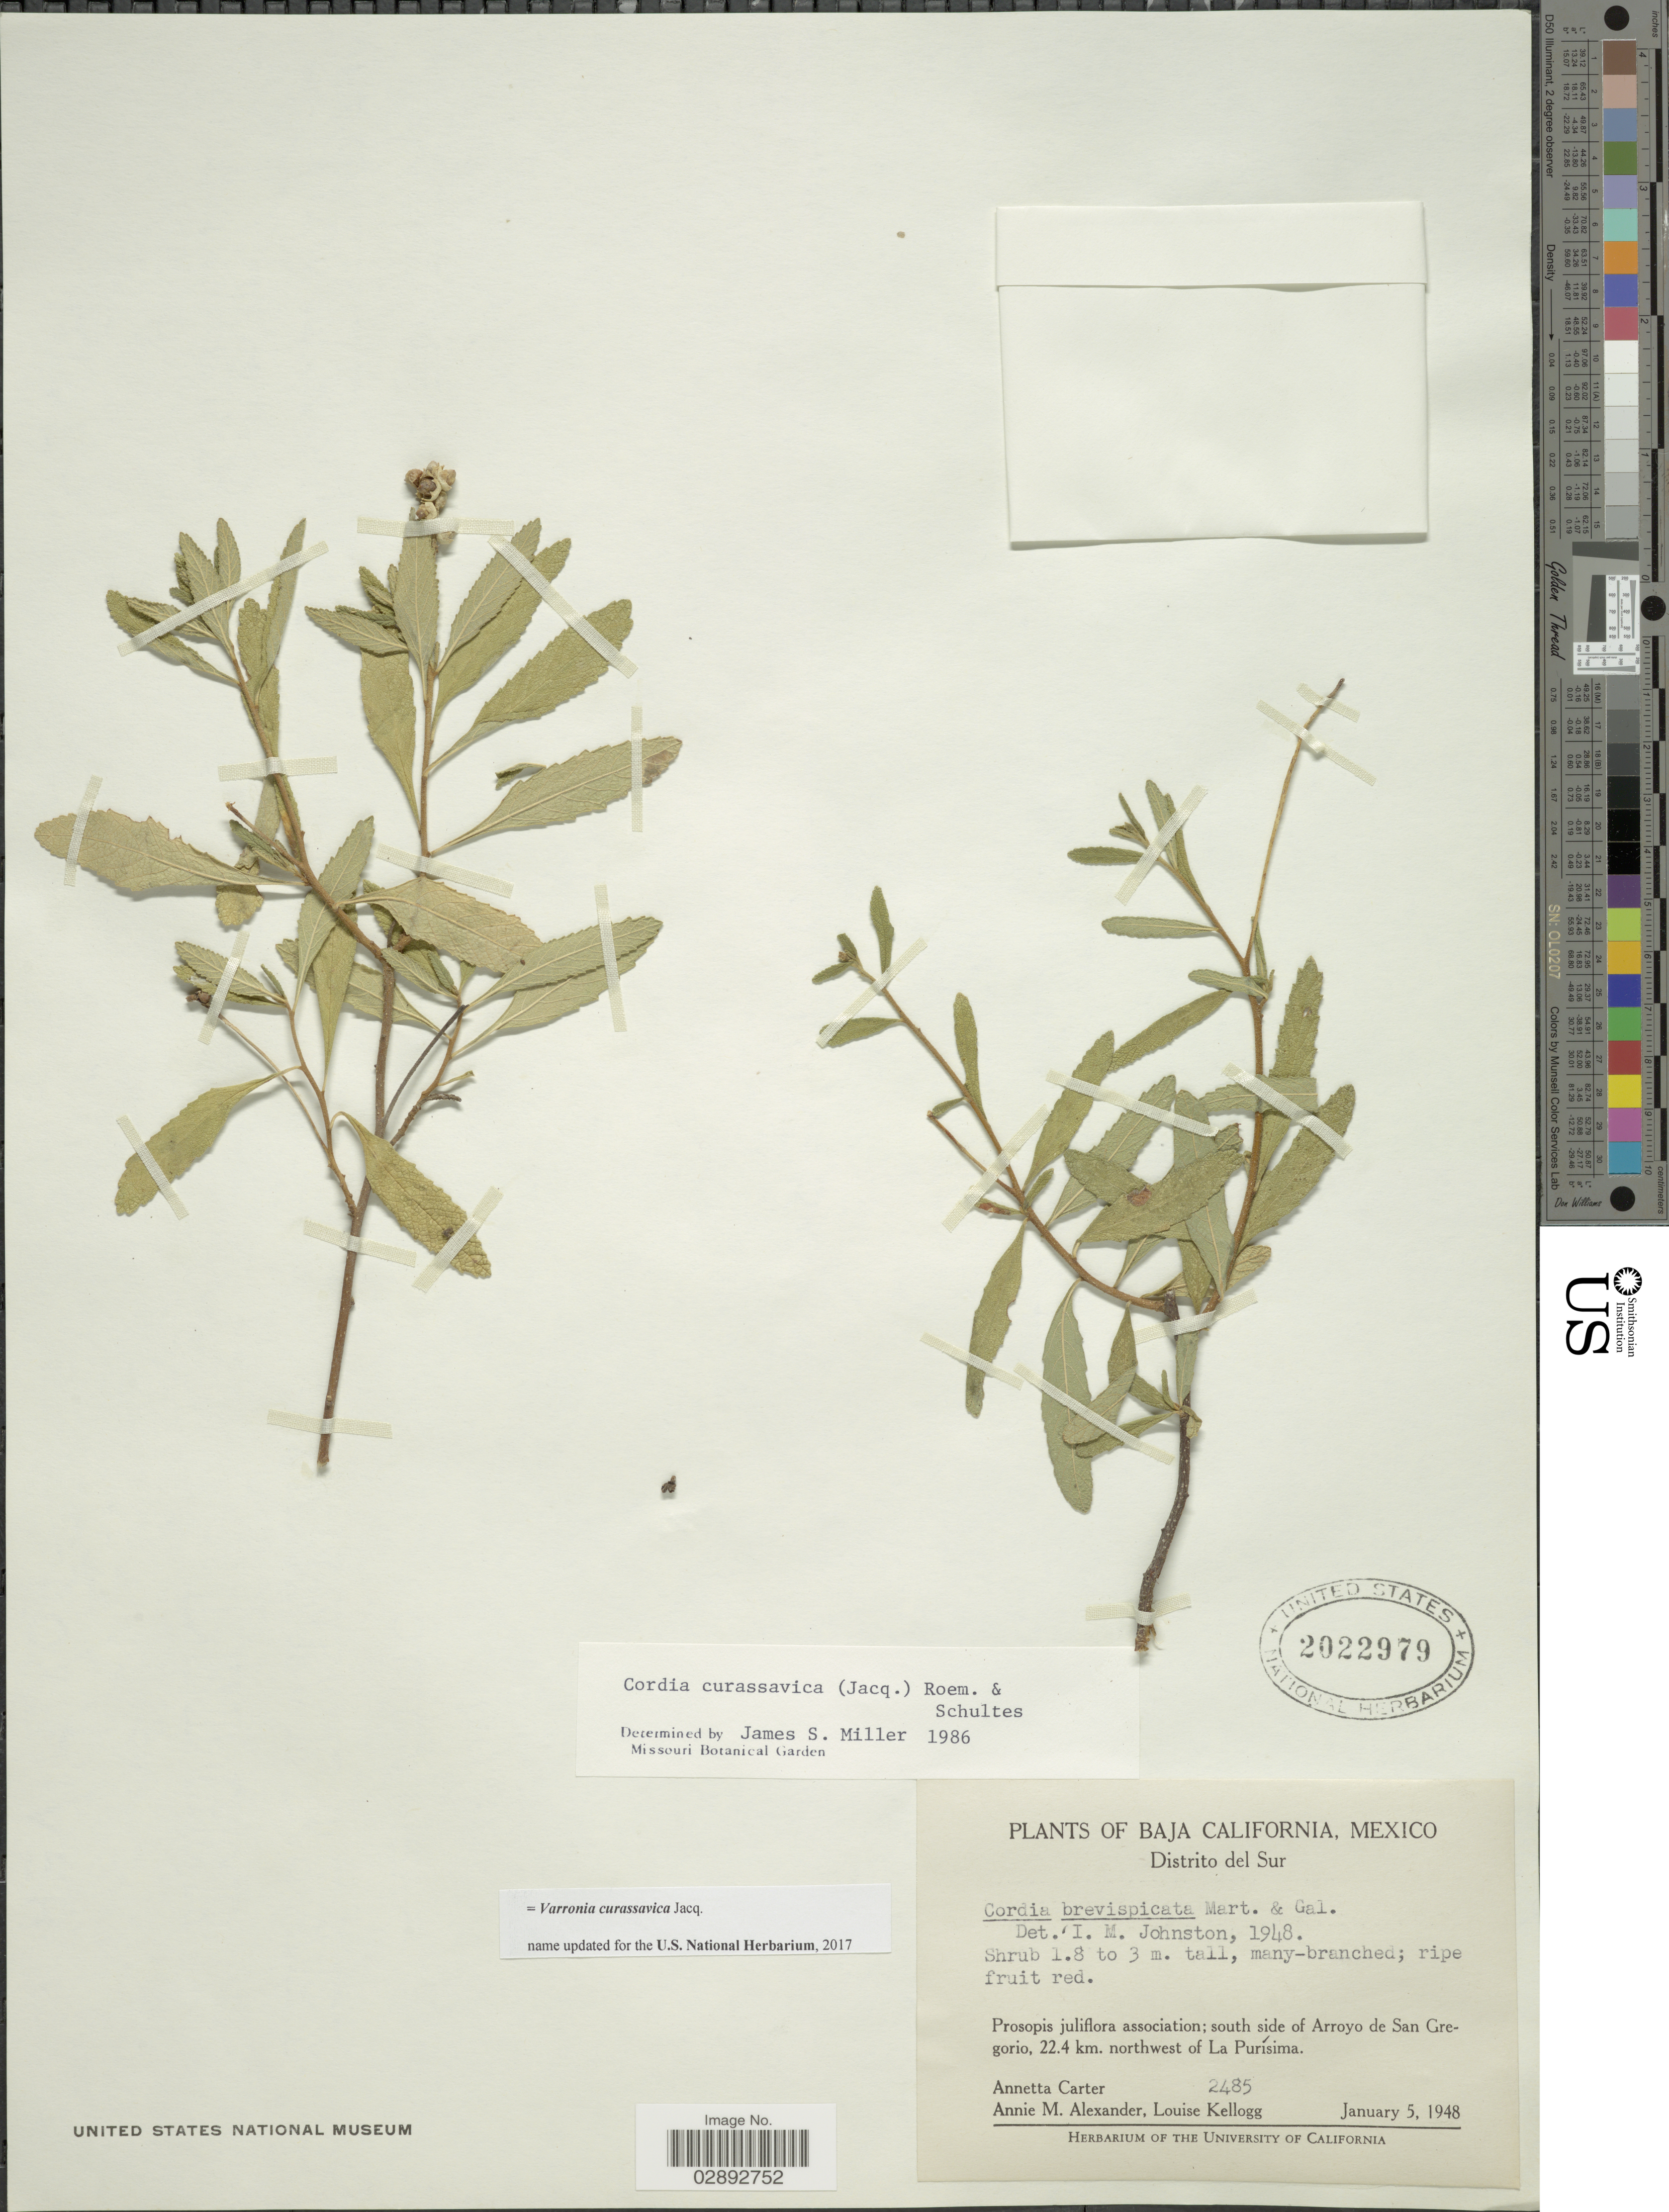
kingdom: Plantae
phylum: Tracheophyta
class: Magnoliopsida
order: Boraginales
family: Cordiaceae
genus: Varronia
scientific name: Varronia curassavica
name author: Jacq.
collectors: A. Carter, A. M. Alexander & L. Kellogg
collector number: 2485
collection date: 1948-01-05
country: Mexico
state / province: Baja California Sur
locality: Distrito del Sur. South side of Arroyo de San Gregorio, 22.4 km. northwest of La Purísima.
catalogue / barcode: US 2022979